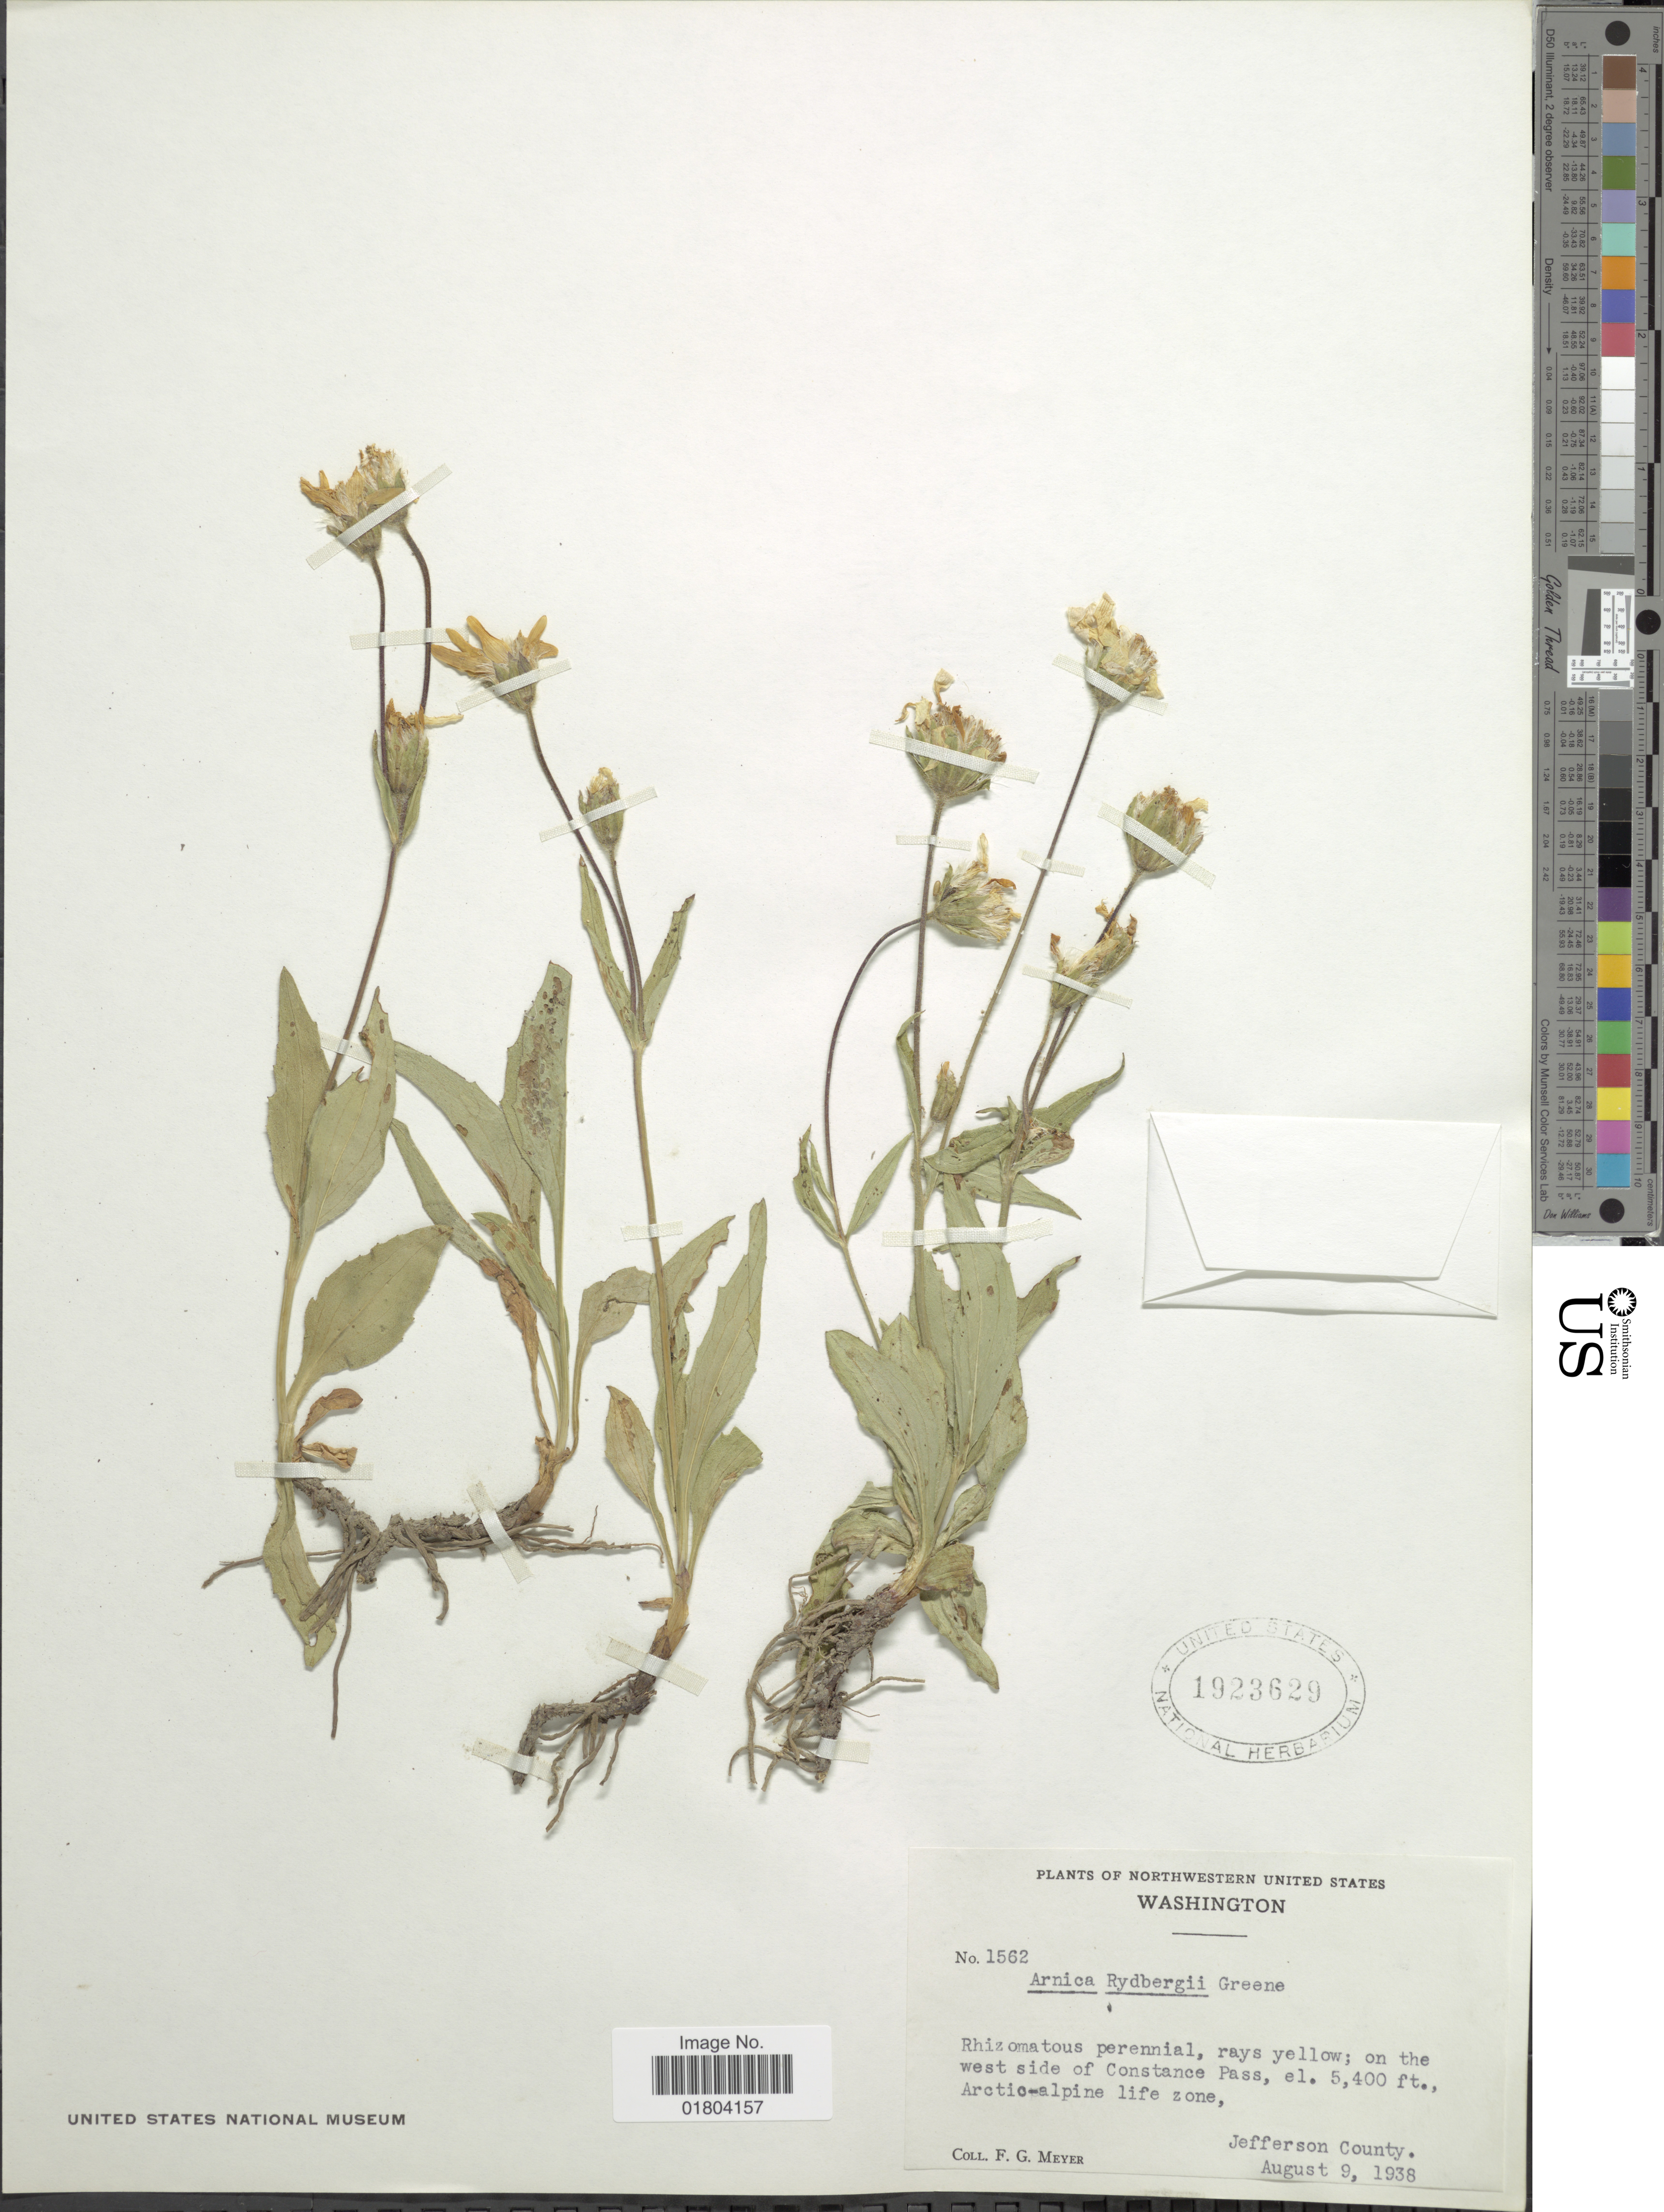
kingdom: Plantae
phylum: Tracheophyta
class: Magnoliopsida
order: Asterales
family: Asteraceae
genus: Arnica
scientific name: Arnica rydbergii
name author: Greene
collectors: F. G. Meyer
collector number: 1562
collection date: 1938-08-09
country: United States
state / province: Washington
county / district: Jefferson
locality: Northwestern United States; on the west side of Constance Pass, Arctic-alpine life zone, Jefferson County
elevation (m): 1646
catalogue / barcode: US 1923629